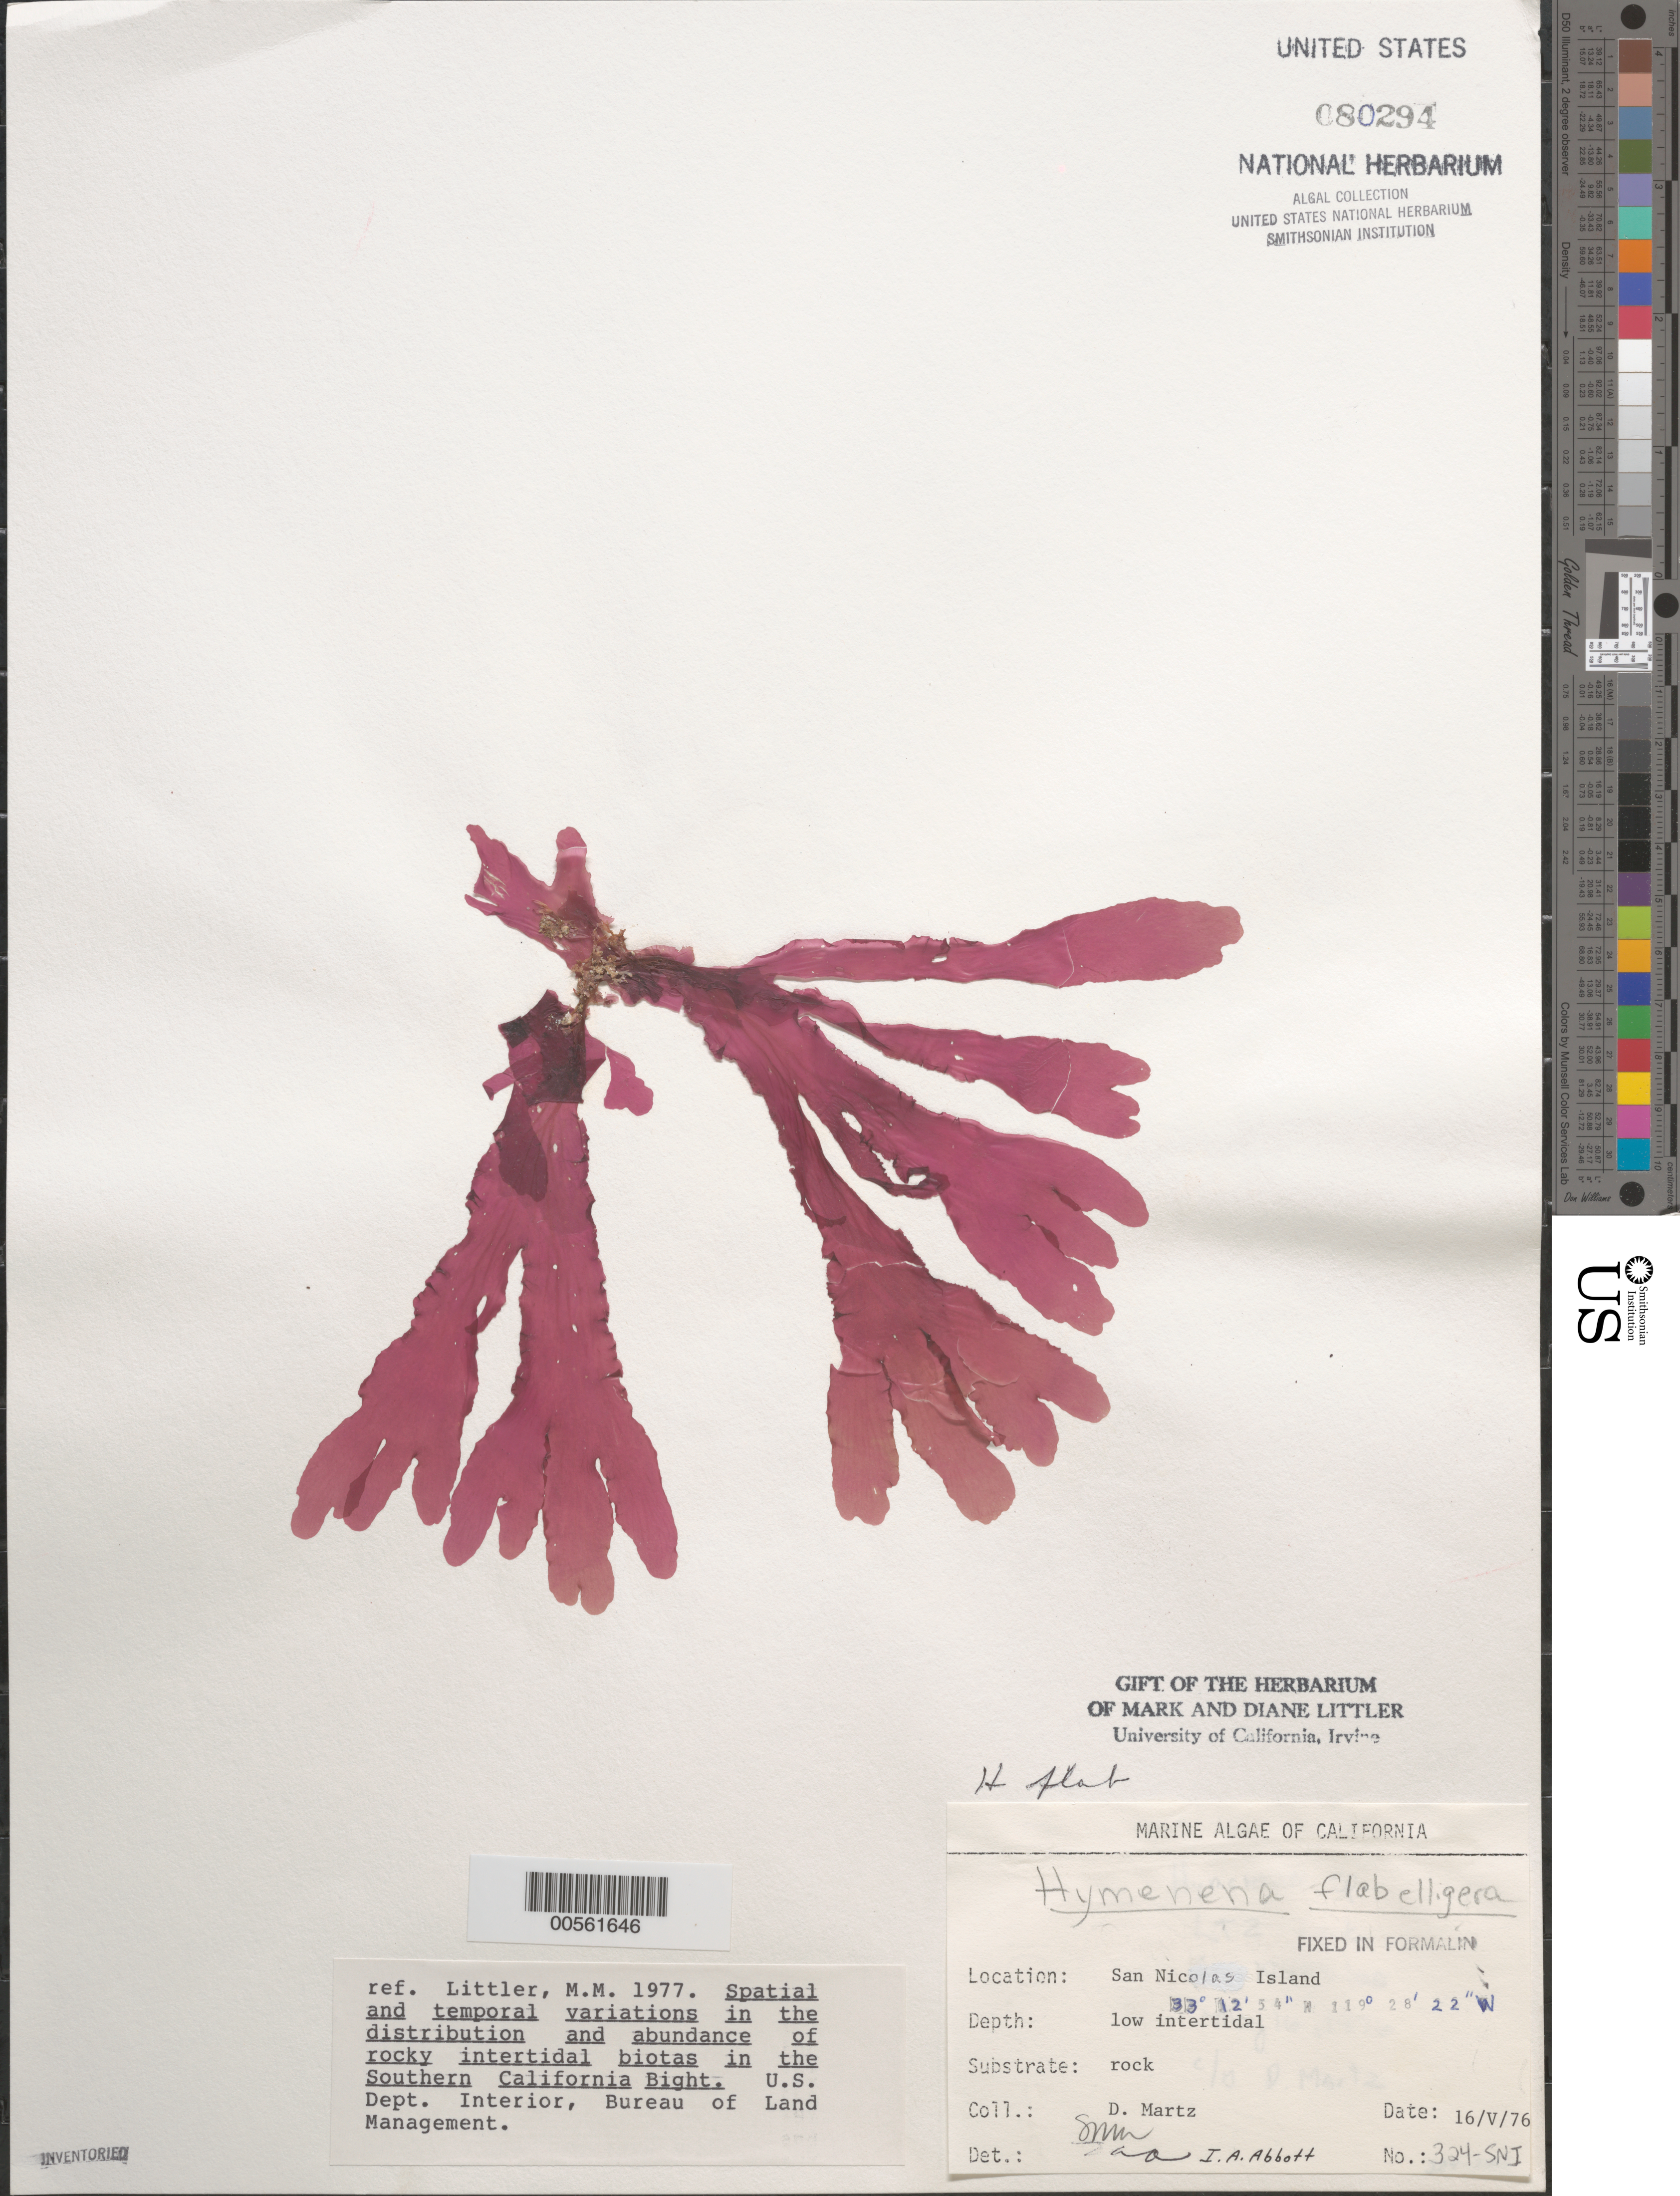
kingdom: Plantae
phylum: Rhodophyta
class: Florideophyceae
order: Ceramiales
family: Delesseriaceae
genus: Hymenena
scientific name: Hymenena flabelligera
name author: (J. Agardh) Kylin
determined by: Abbott, I. A.; Murray, S. N.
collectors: D. Martz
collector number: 324-SNI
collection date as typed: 16 May 1976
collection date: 1976-05-16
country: United States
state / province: California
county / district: Ventura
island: San Nicolas Island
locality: Dutch Harbor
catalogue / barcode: US 80294